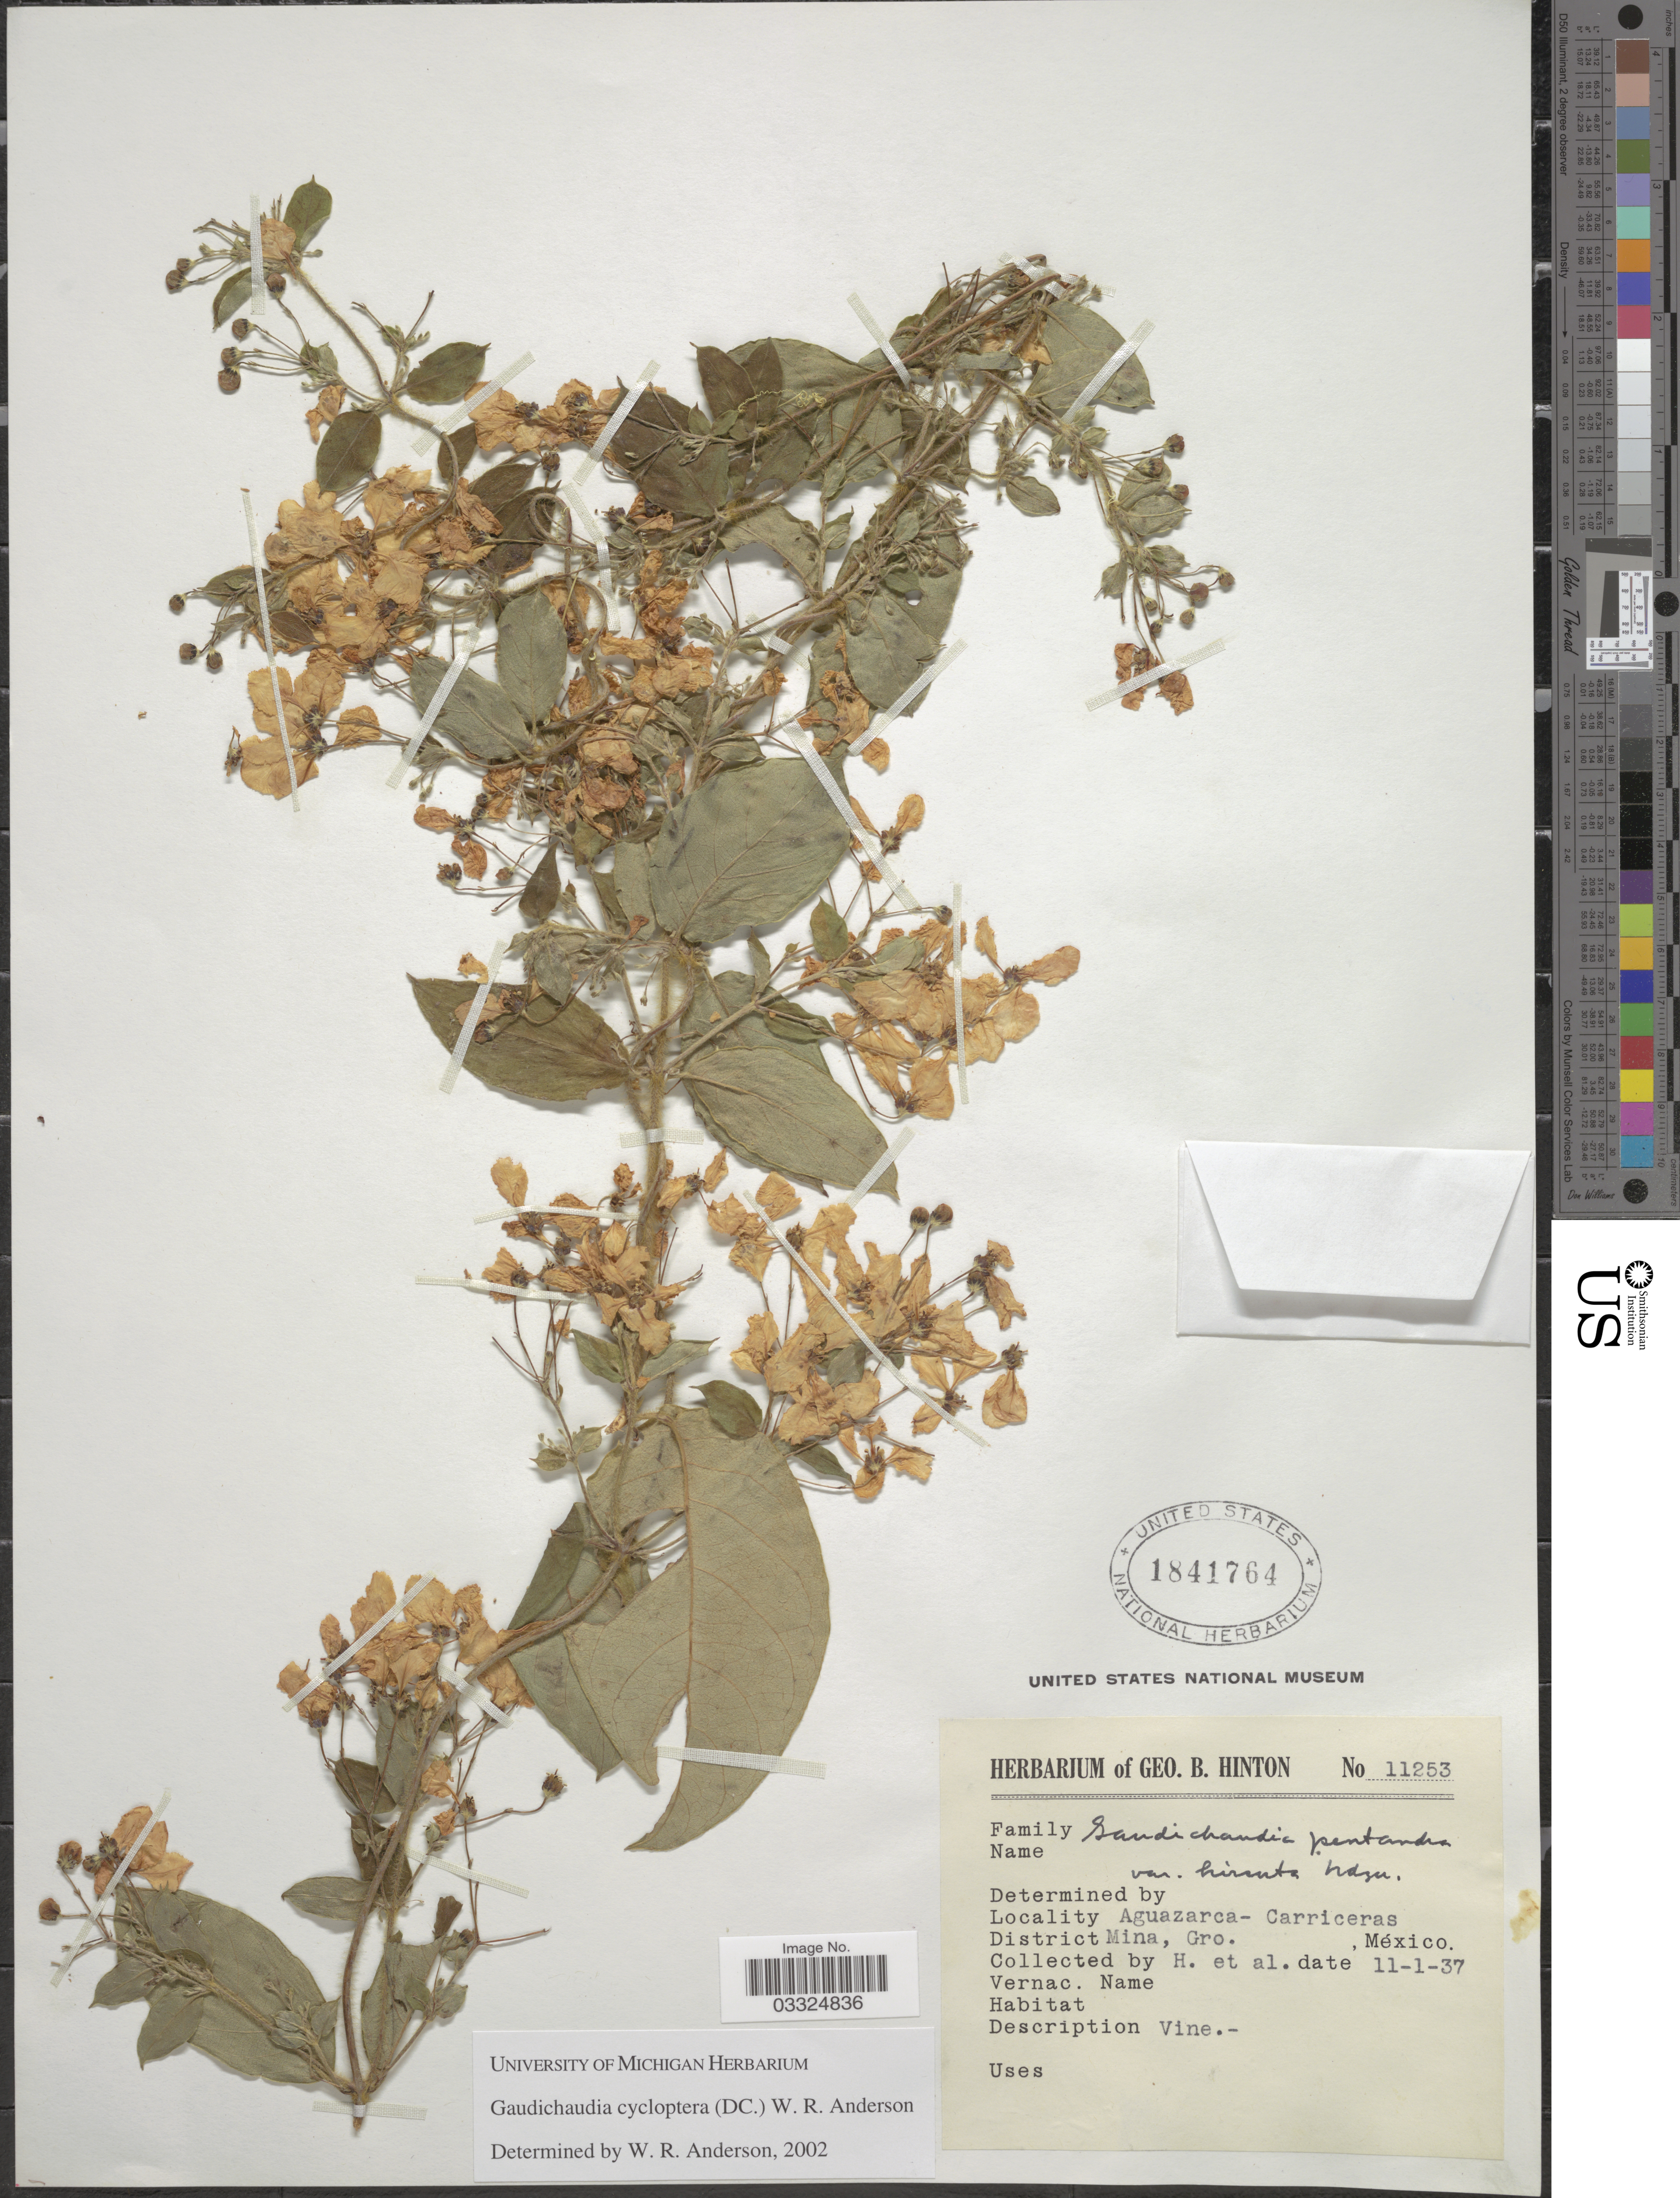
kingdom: Plantae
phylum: Tracheophyta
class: Magnoliopsida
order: Malpighiales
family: Malpighiaceae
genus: Gaudichaudia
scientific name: Gaudichaudia cycloptera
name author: (Moc. & Sessé ex DC.) W.R. Anderson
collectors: G. B. Hinton & et al.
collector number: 11253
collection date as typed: Transcribed d/m/y: 11/1/37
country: Mexico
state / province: Guerrero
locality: Aguazarca- Carriceras. District Mina, Gro.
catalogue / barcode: US 1841764